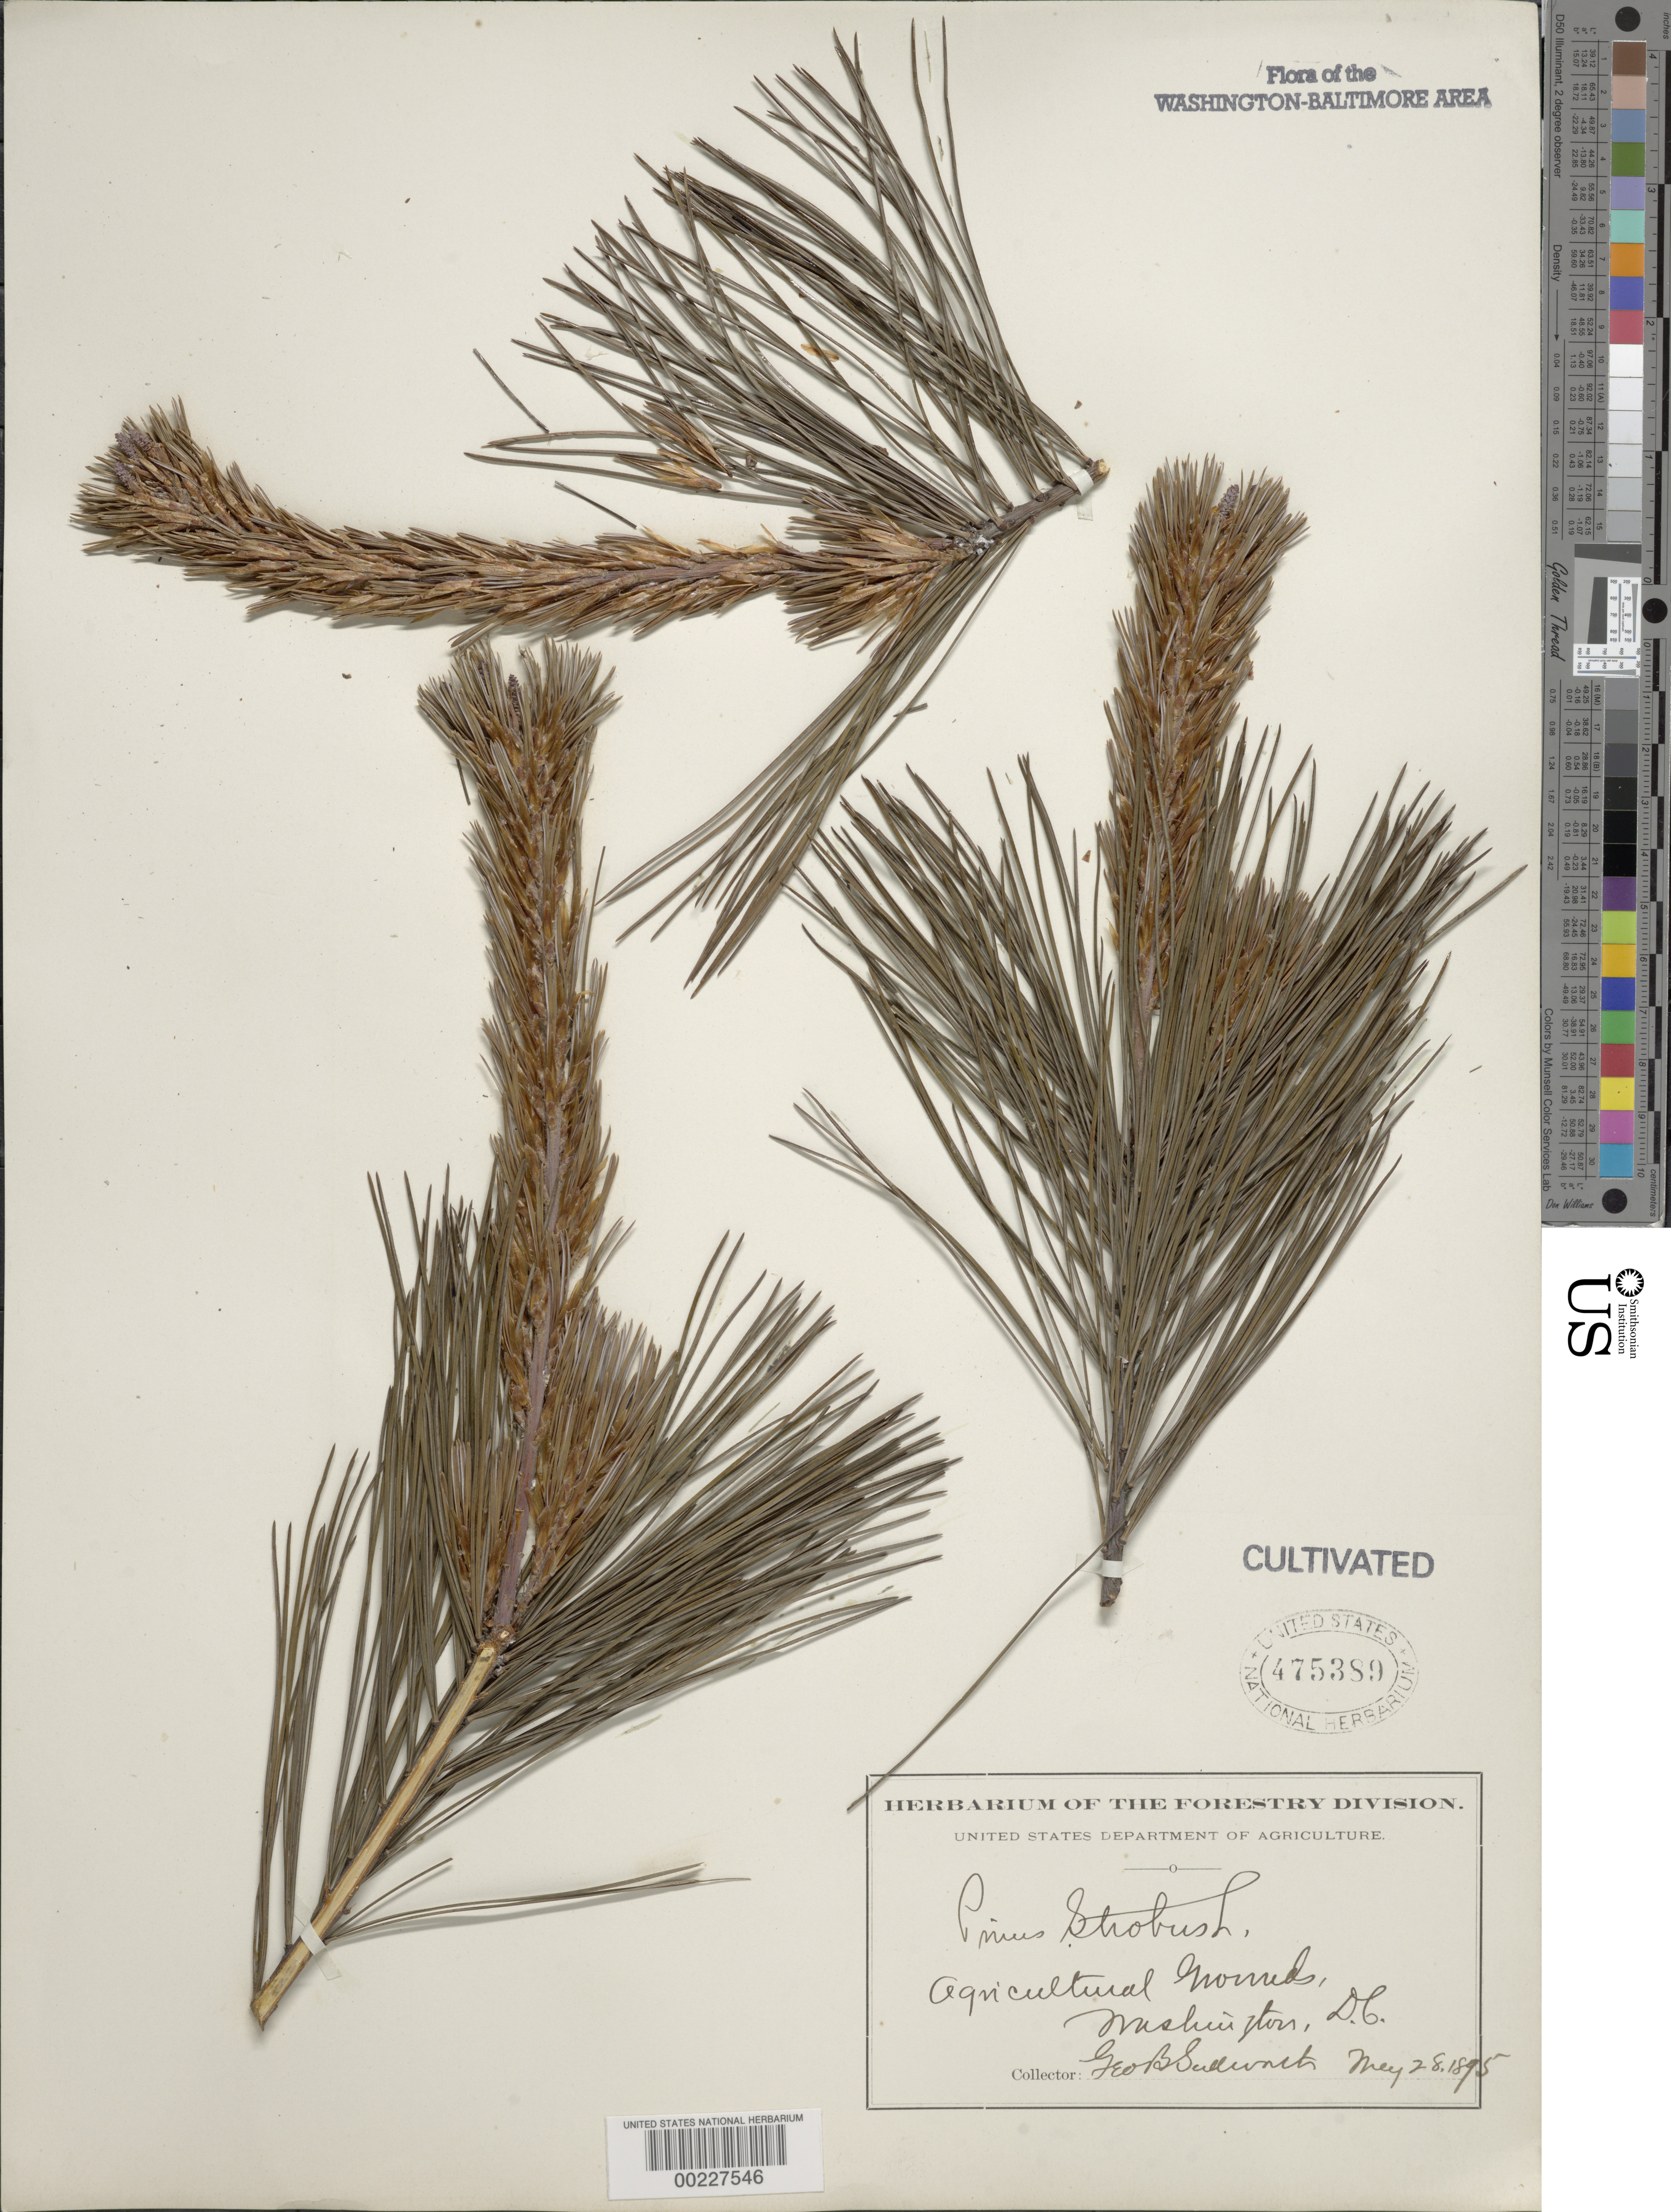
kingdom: Plantae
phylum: Tracheophyta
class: Pinopsida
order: Pinales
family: Pinaceae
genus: Pinus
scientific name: Pinus strobus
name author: L.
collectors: G. B. Sudworth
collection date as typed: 28 May 1895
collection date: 1895-05-28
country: United States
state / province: District of Columbia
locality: Agriculture grounds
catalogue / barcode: US 475389